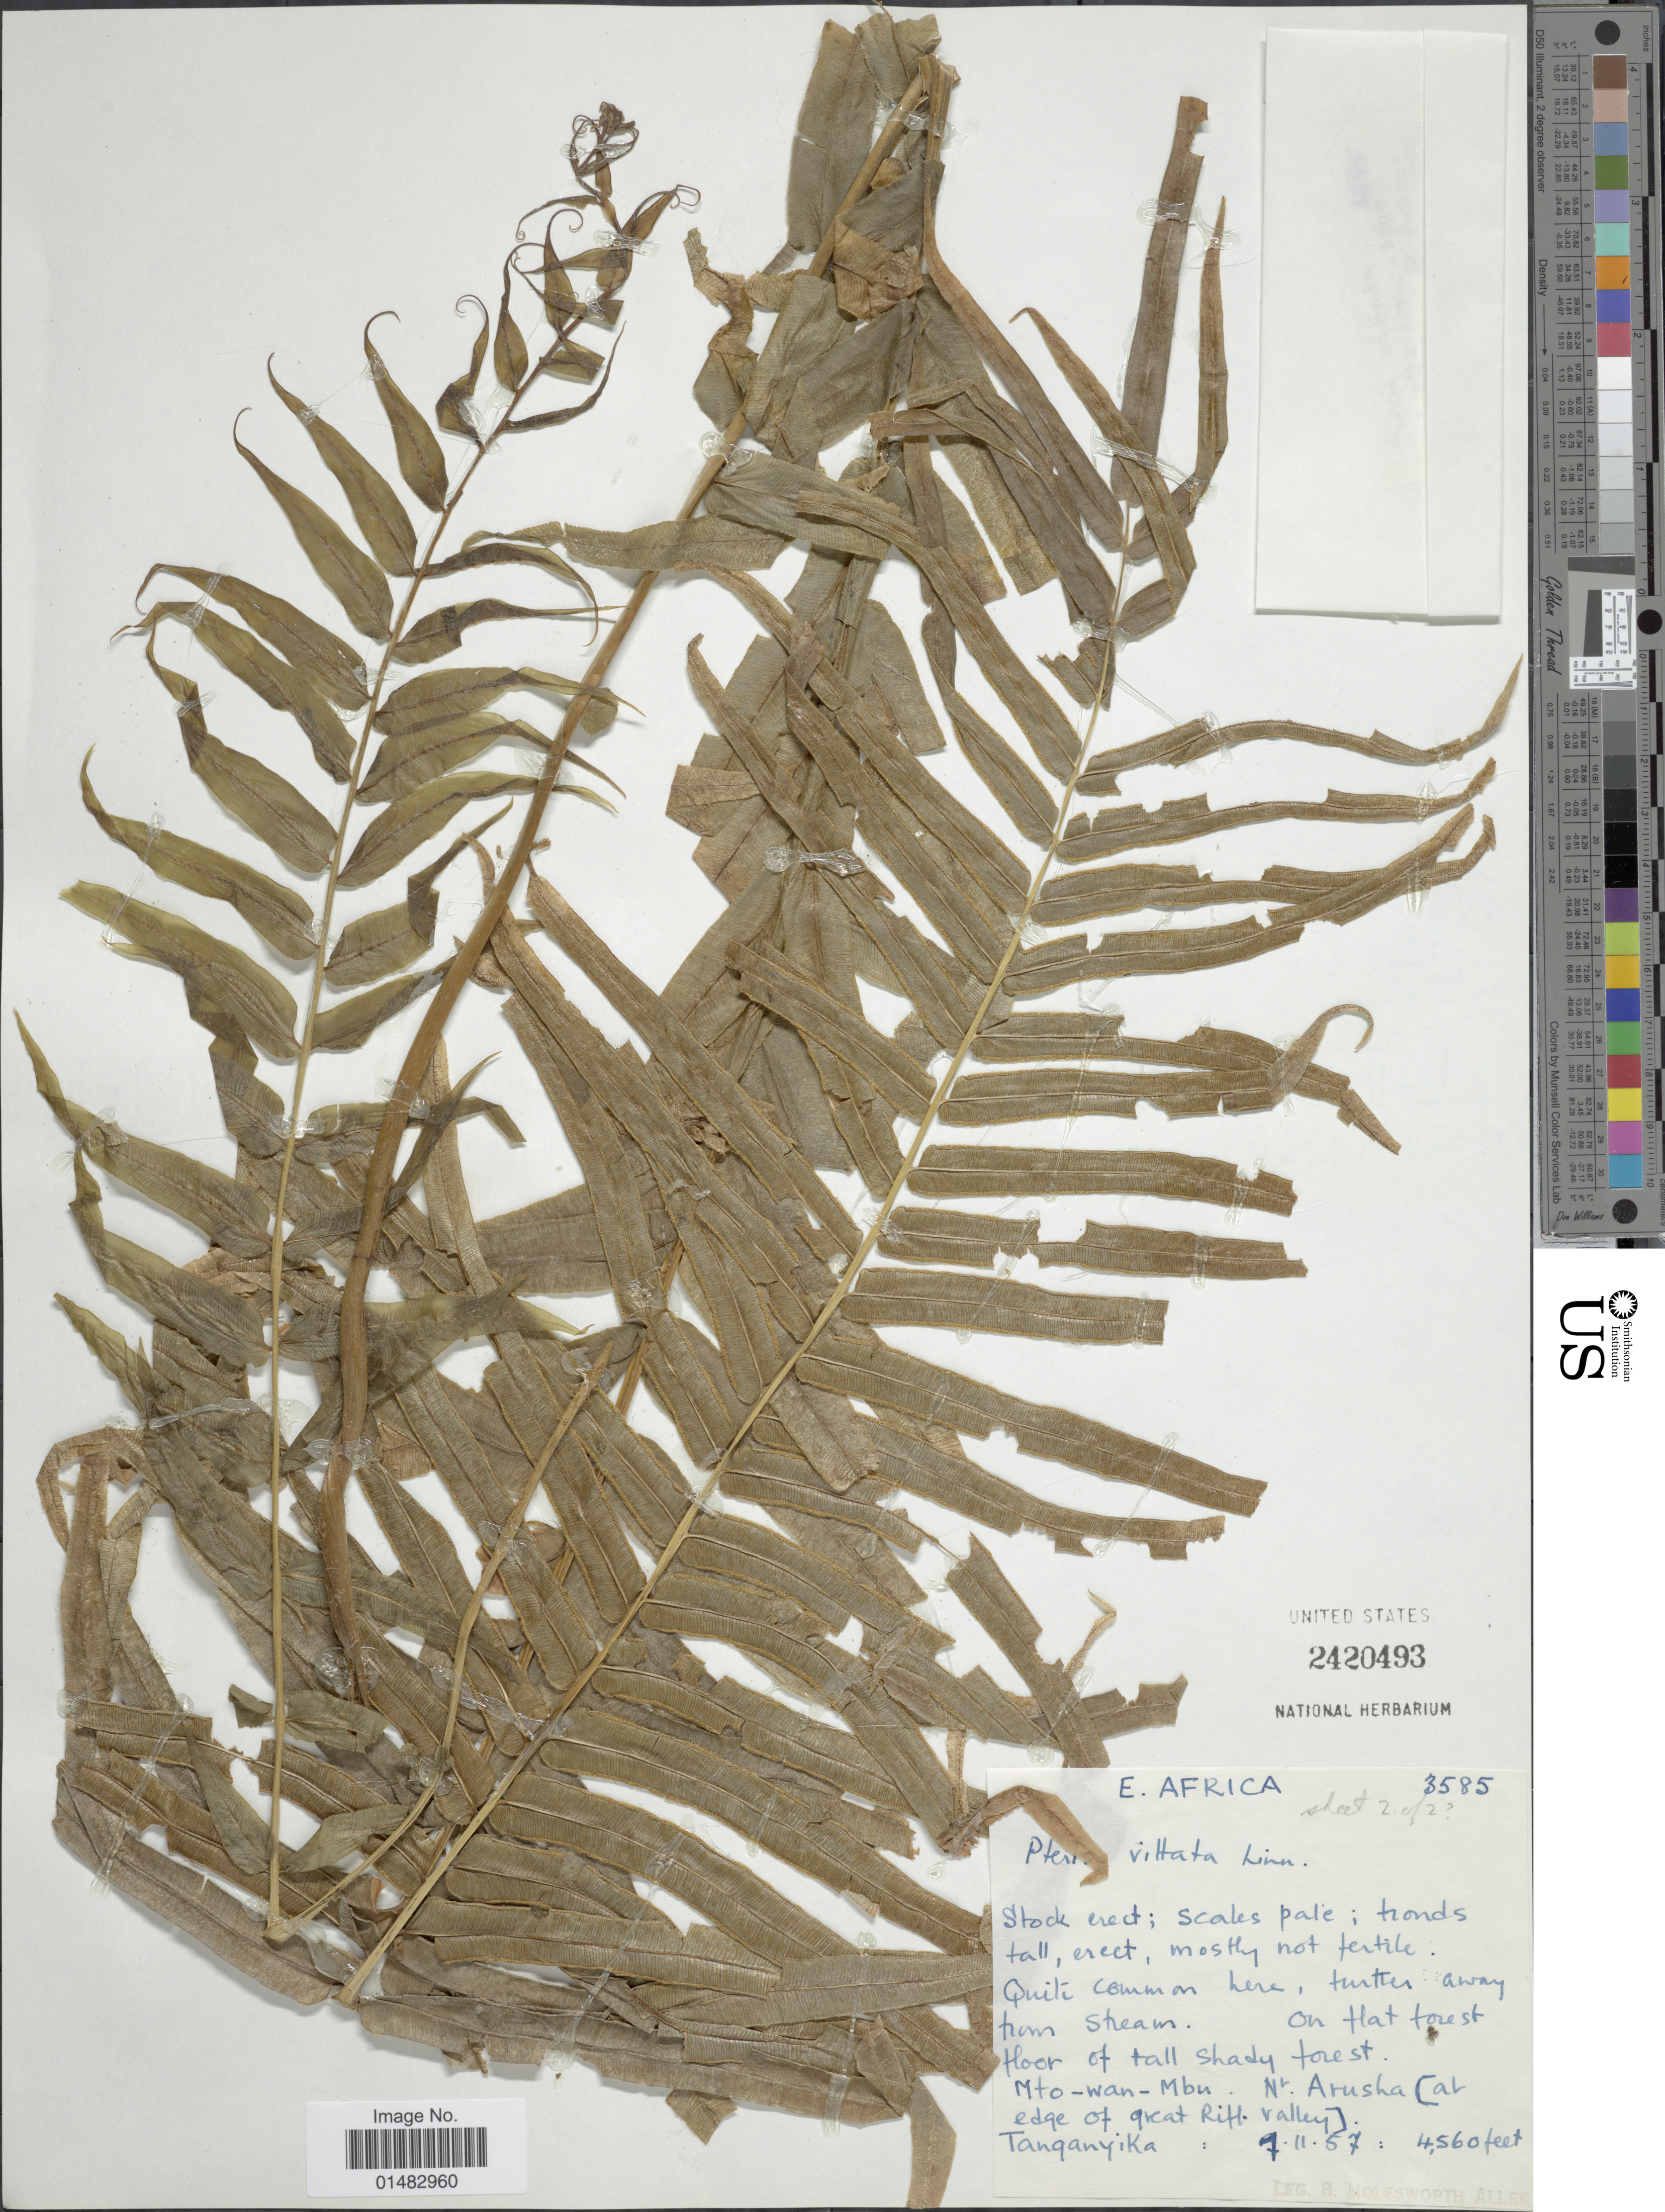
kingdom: Plantae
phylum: Tracheophyta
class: Polypodiopsida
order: Polypodiales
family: Pteridaceae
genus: Pteris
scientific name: Pteris vittata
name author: L.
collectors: B. E. G. Molesworth-Allen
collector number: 3585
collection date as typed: Transcribed d/m/y: 7/11/57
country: Tanzania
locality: Tanganyika, Mto-Wan-Mbu, Nr, Arusha (at edge of great Rih valley)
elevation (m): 1390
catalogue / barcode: US 2420493